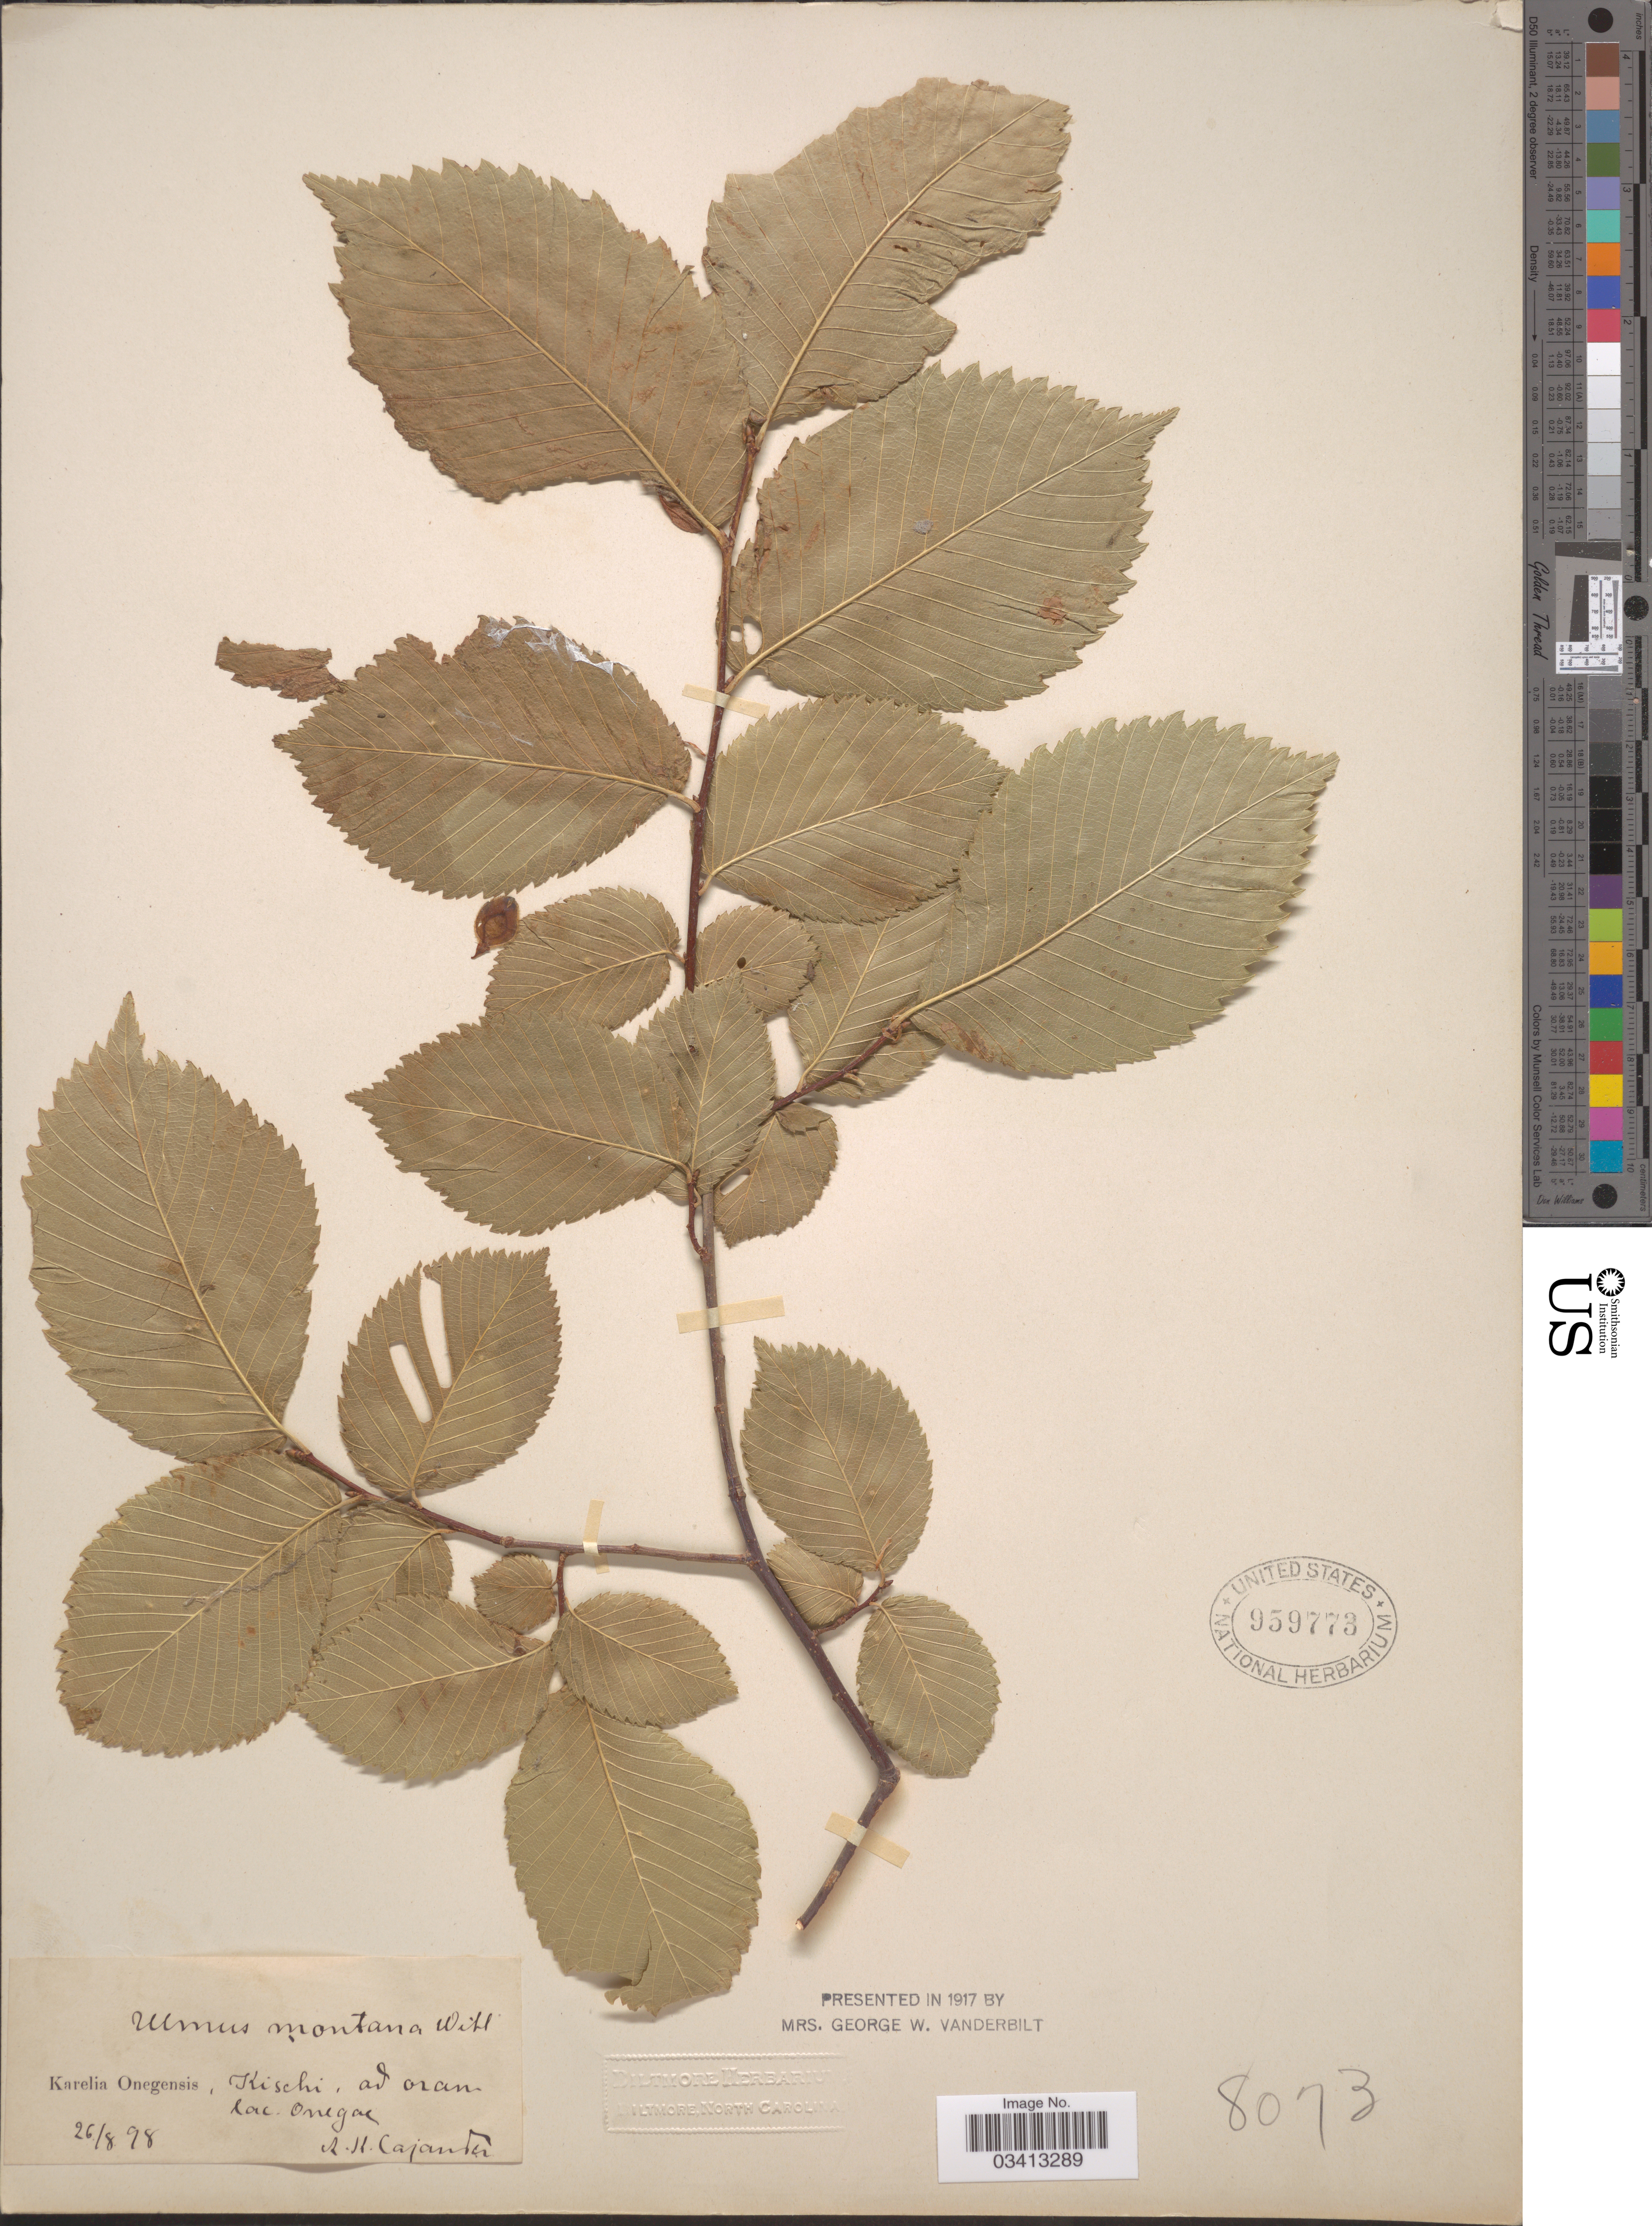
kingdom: Plantae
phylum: Tracheophyta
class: Magnoliopsida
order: Rosales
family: Ulmaceae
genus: Ulmus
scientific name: Ulmus glabra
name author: Huds.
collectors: A. Cajander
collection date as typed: Transcribed d/m/y: 26/8/98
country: Russian Federation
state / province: Karelia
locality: Karelia Onegensis, Kischi, ad oran lac Onegae.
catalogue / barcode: US 959773